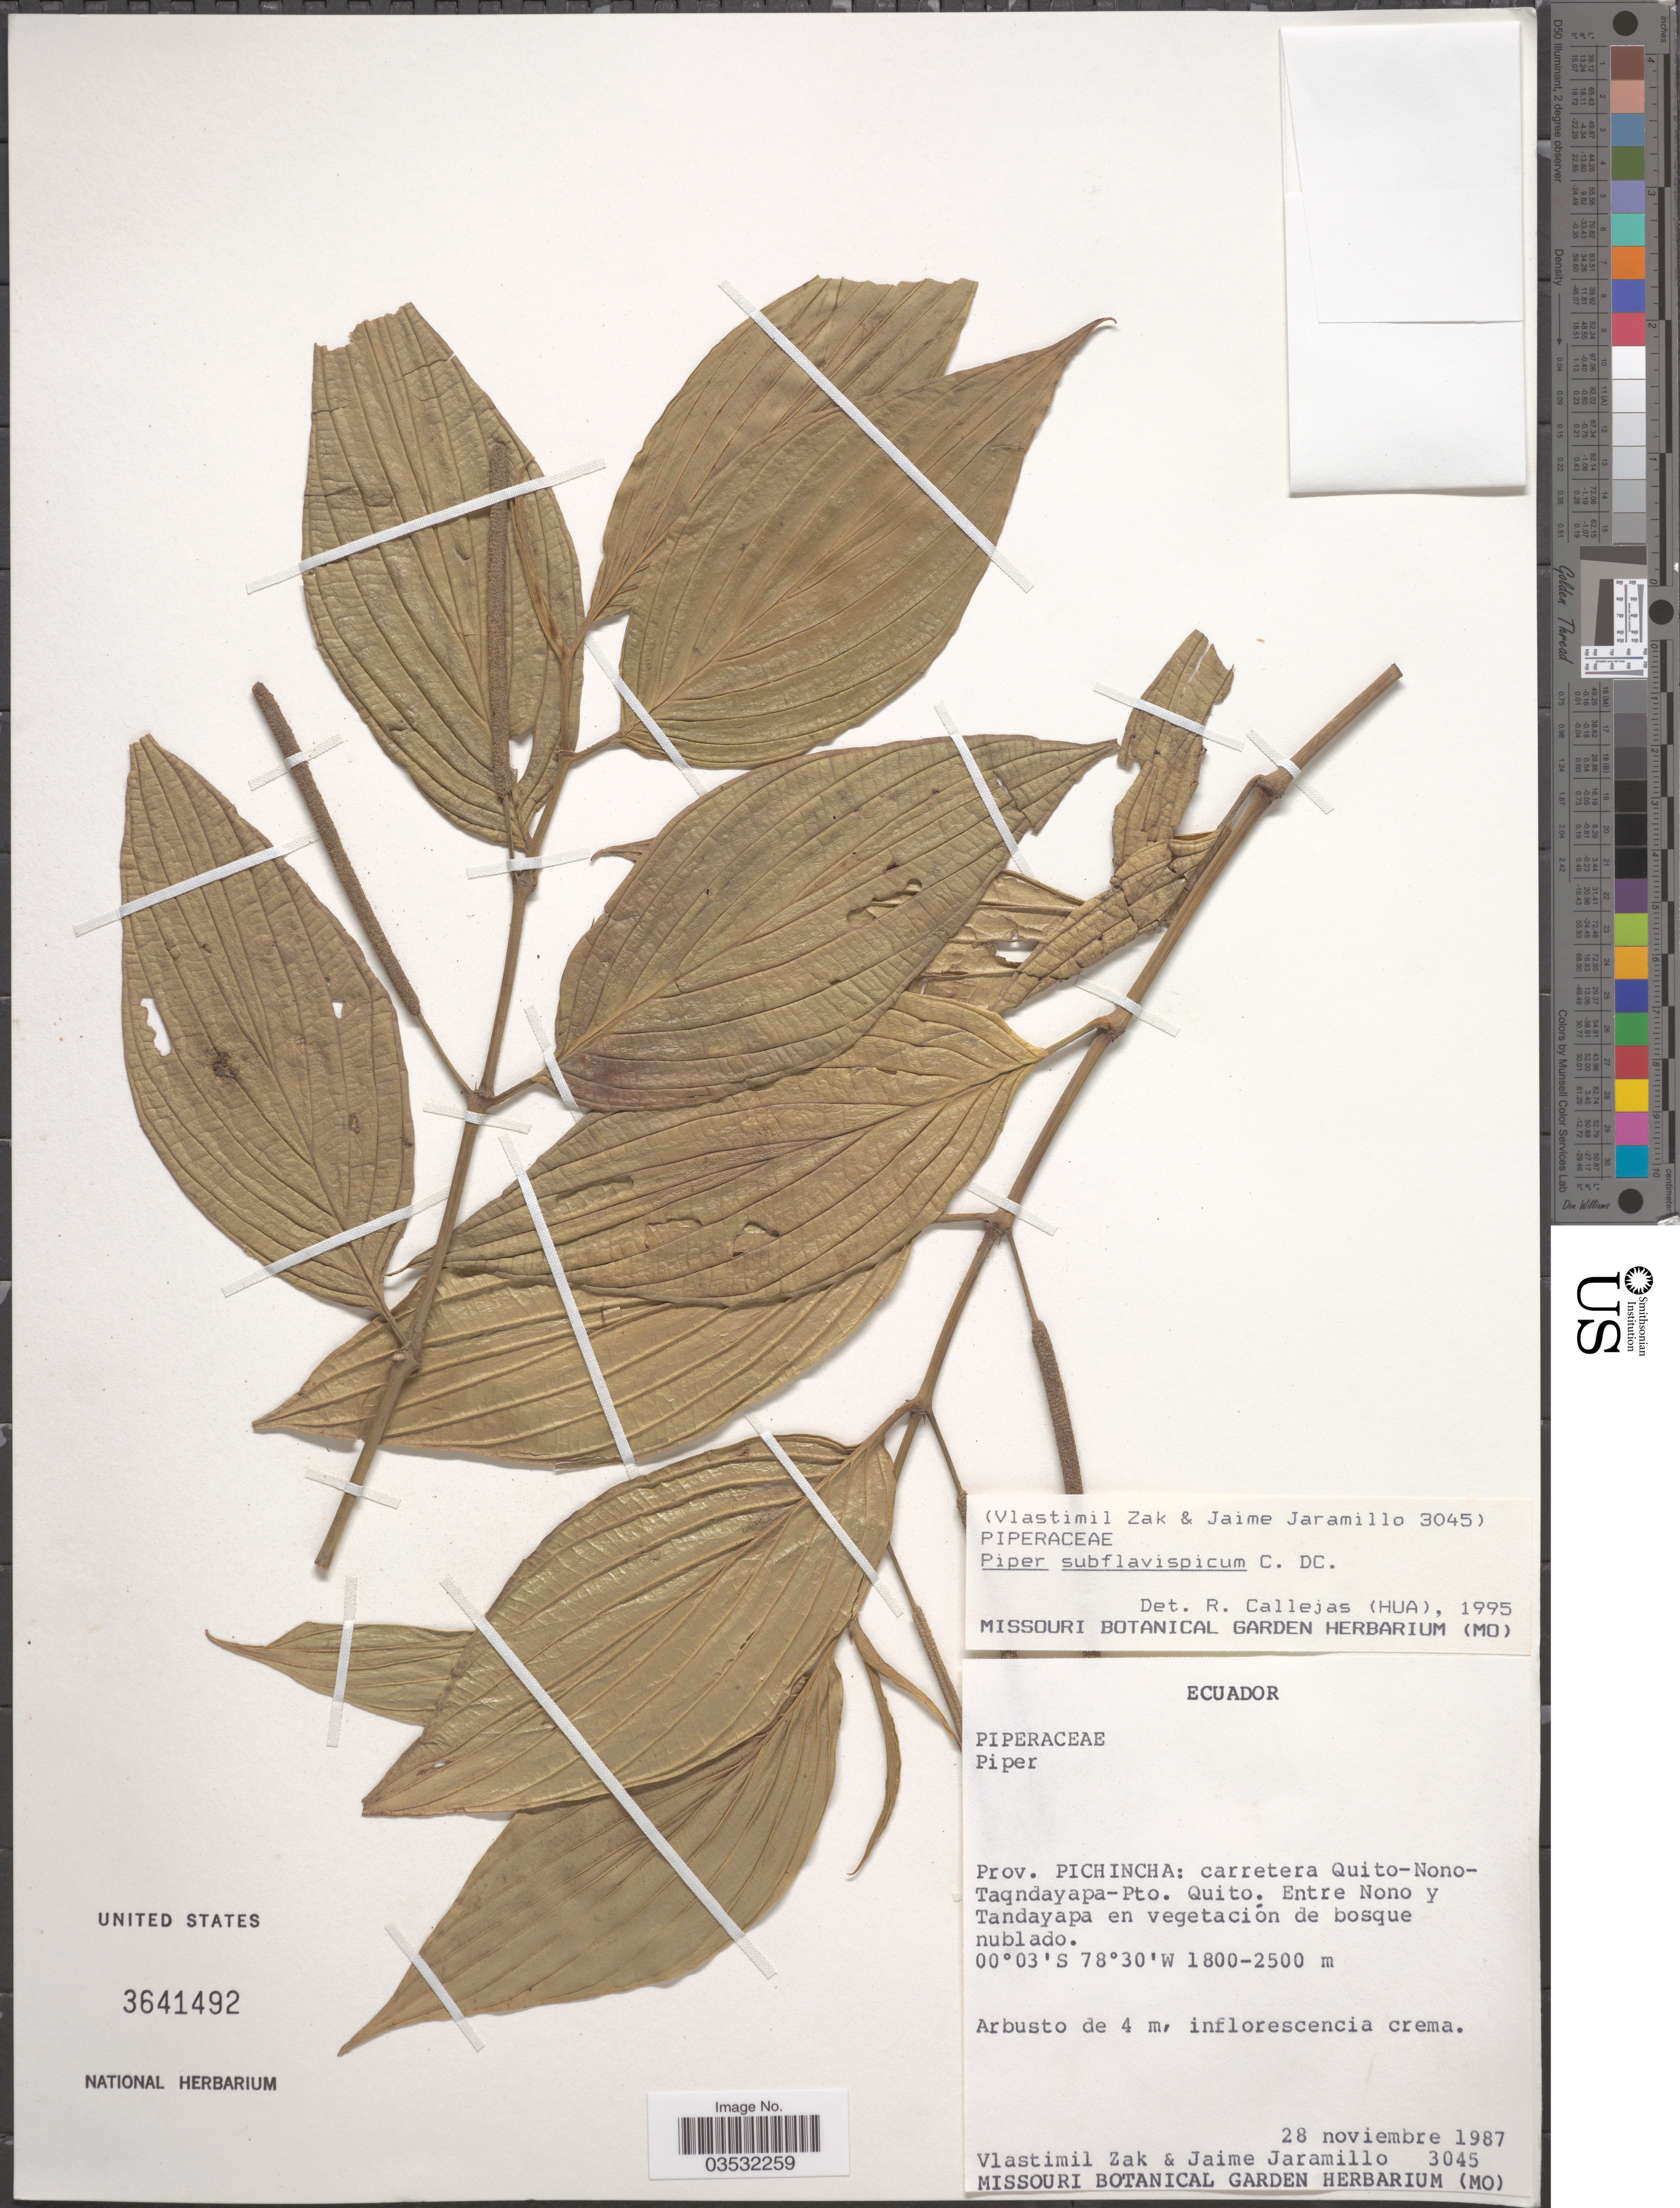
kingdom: Plantae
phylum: Tracheophyta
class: Magnoliopsida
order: Piperales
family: Piperaceae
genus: Piper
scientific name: Piper subflavispicum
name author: C. DC.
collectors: V. Zak & J. Jaramillo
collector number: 3045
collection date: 1987-11-28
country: Ecuador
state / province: Pichincha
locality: Carretera Quito-Nono-Taqndayapa-Pto. Quito. Entre Nono y Tandayapa.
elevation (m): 1800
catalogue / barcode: US 3641492